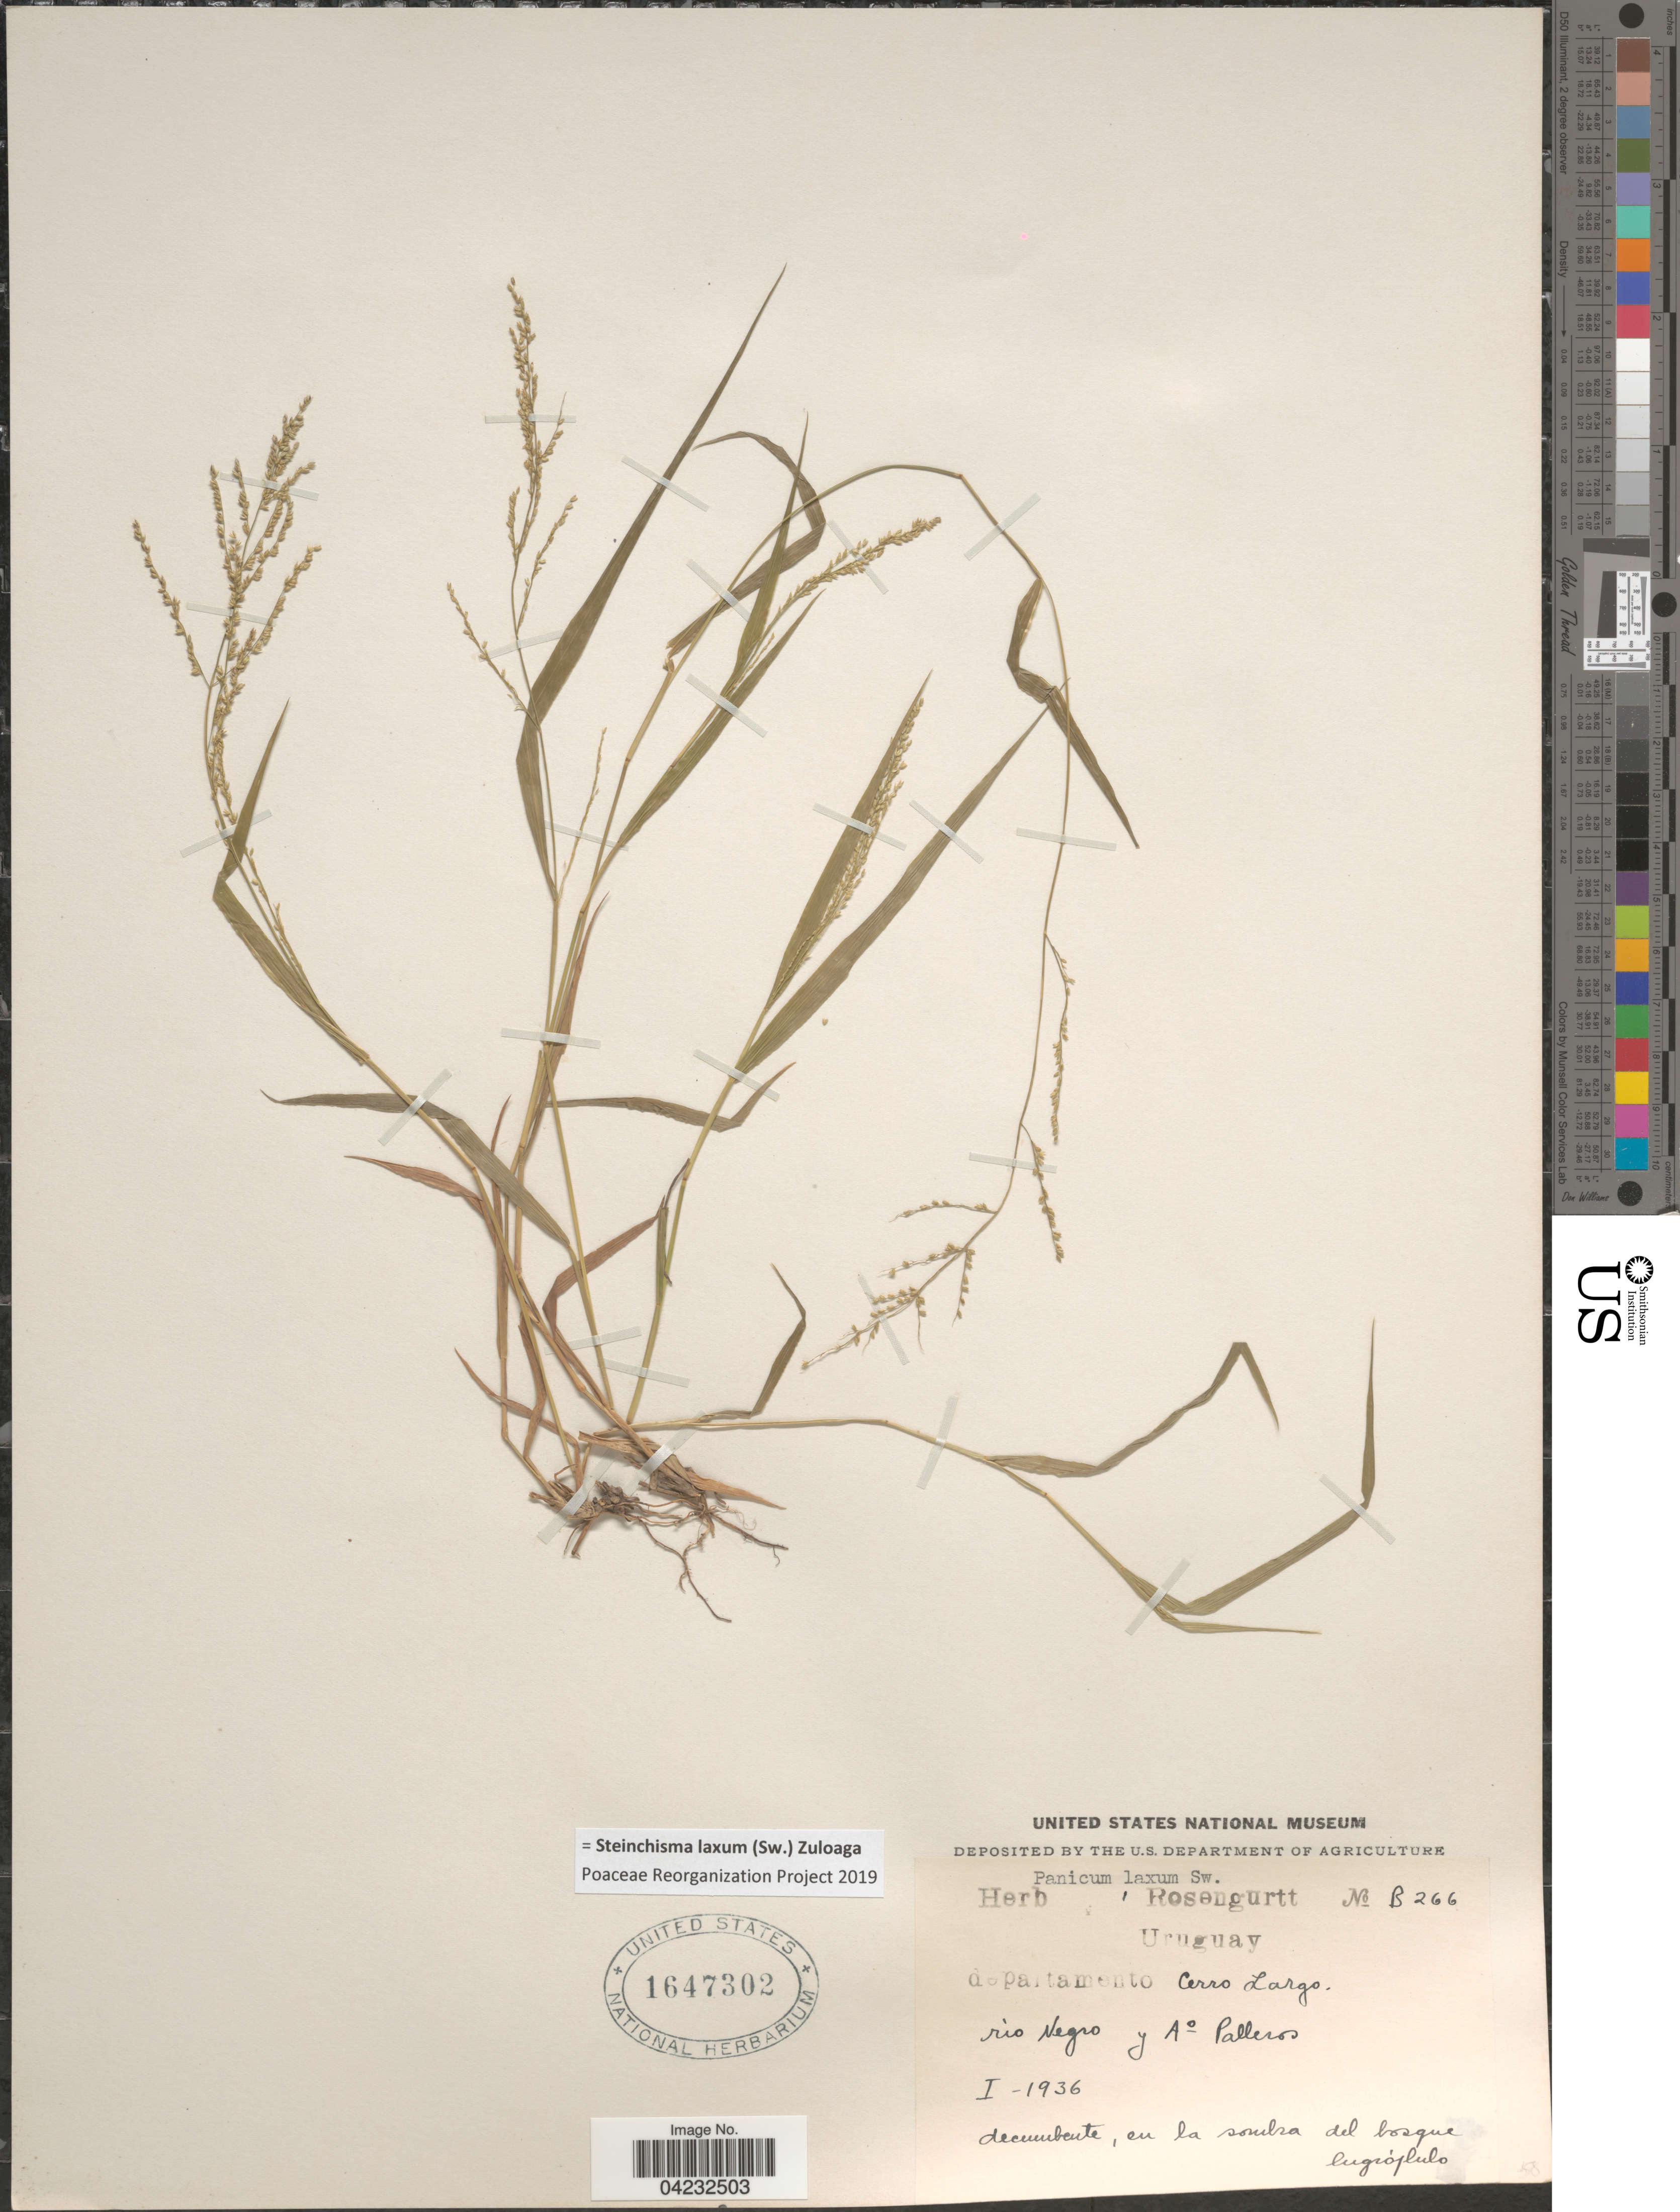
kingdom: Plantae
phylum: Tracheophyta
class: Liliopsida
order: Poales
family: Poaceae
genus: Steinchisma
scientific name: Steinchisma laxum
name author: (Sw.) Zuloaga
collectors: ex herb. Rosengurtt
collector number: B266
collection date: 1936-01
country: Uruguay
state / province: Cerro Largo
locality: Departamento Cerro Largo. Rio Negro y A° Palleros.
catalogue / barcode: US 1647302